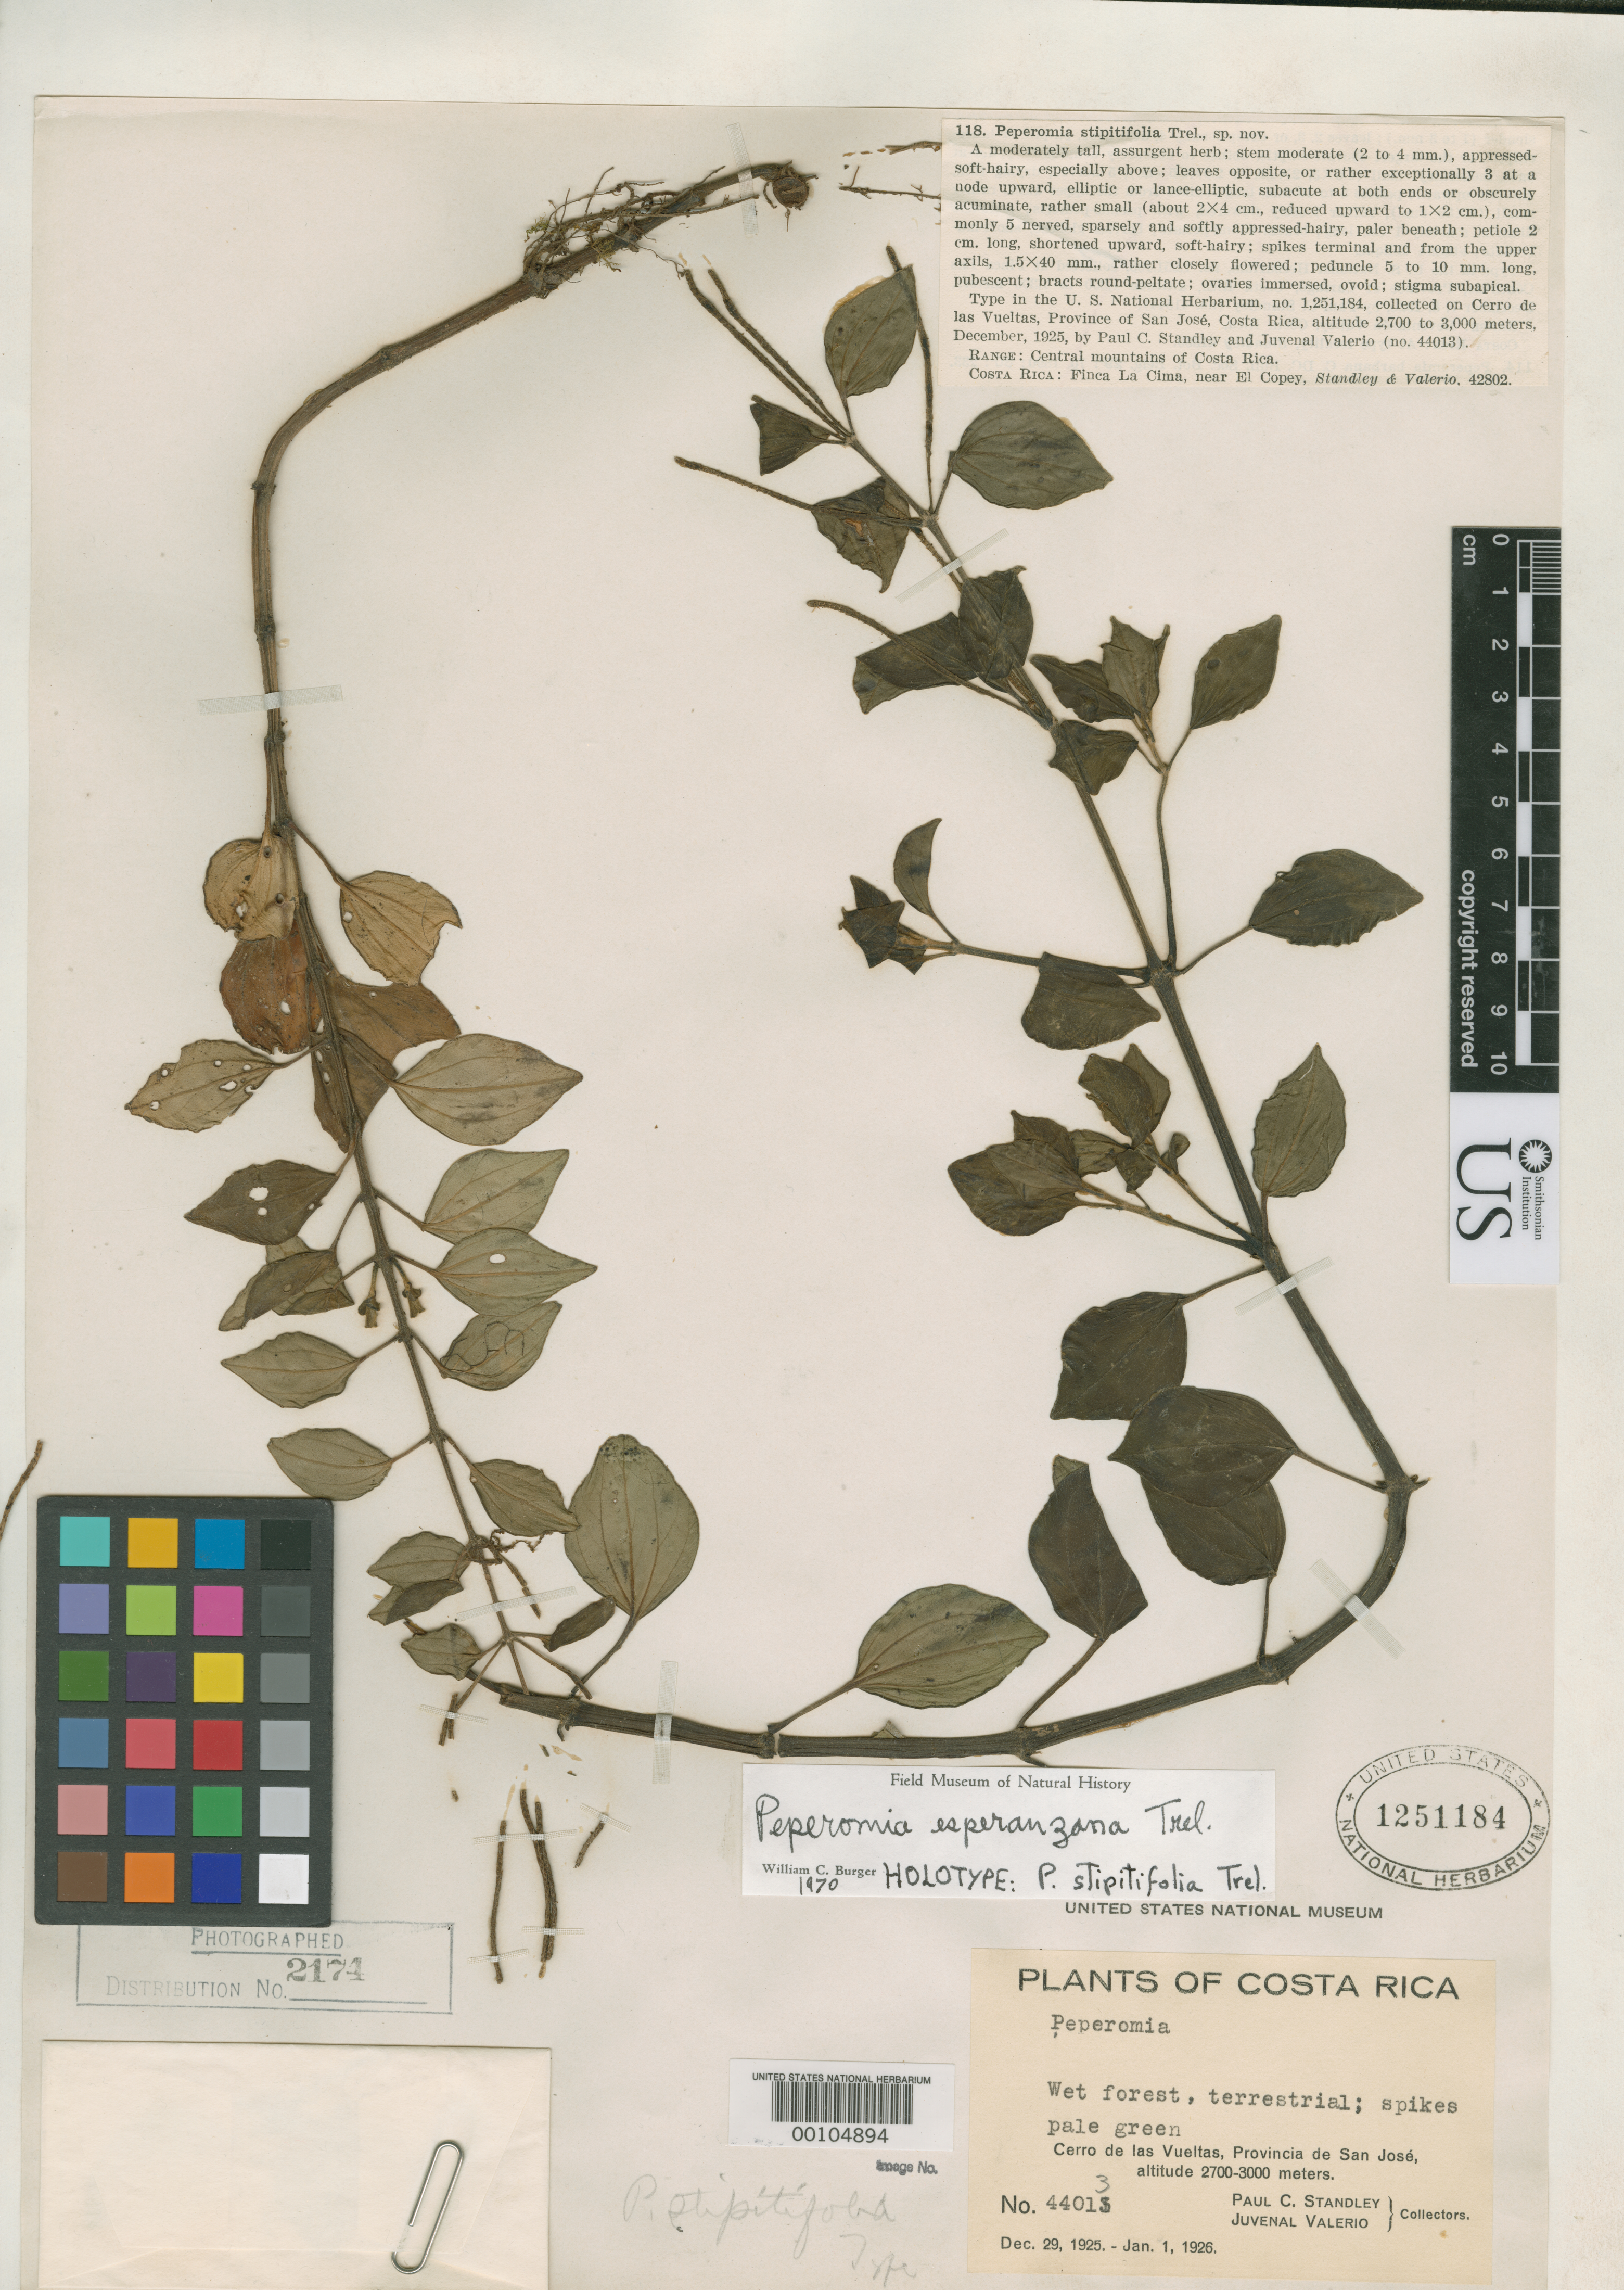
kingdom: Plantae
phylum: Tracheophyta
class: Magnoliopsida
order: Piperales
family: Piperaceae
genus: Peperomia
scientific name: Peperomia stipitifolia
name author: Trel.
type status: Holotype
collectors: P. C. Standley & J. Valerio R.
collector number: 44013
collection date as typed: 29 Dec 1925 to 01 Jan 1926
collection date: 1925-12-29/1926-01-01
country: Costa Rica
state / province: San José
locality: Cerro de las Vueltas.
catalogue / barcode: US 1251184